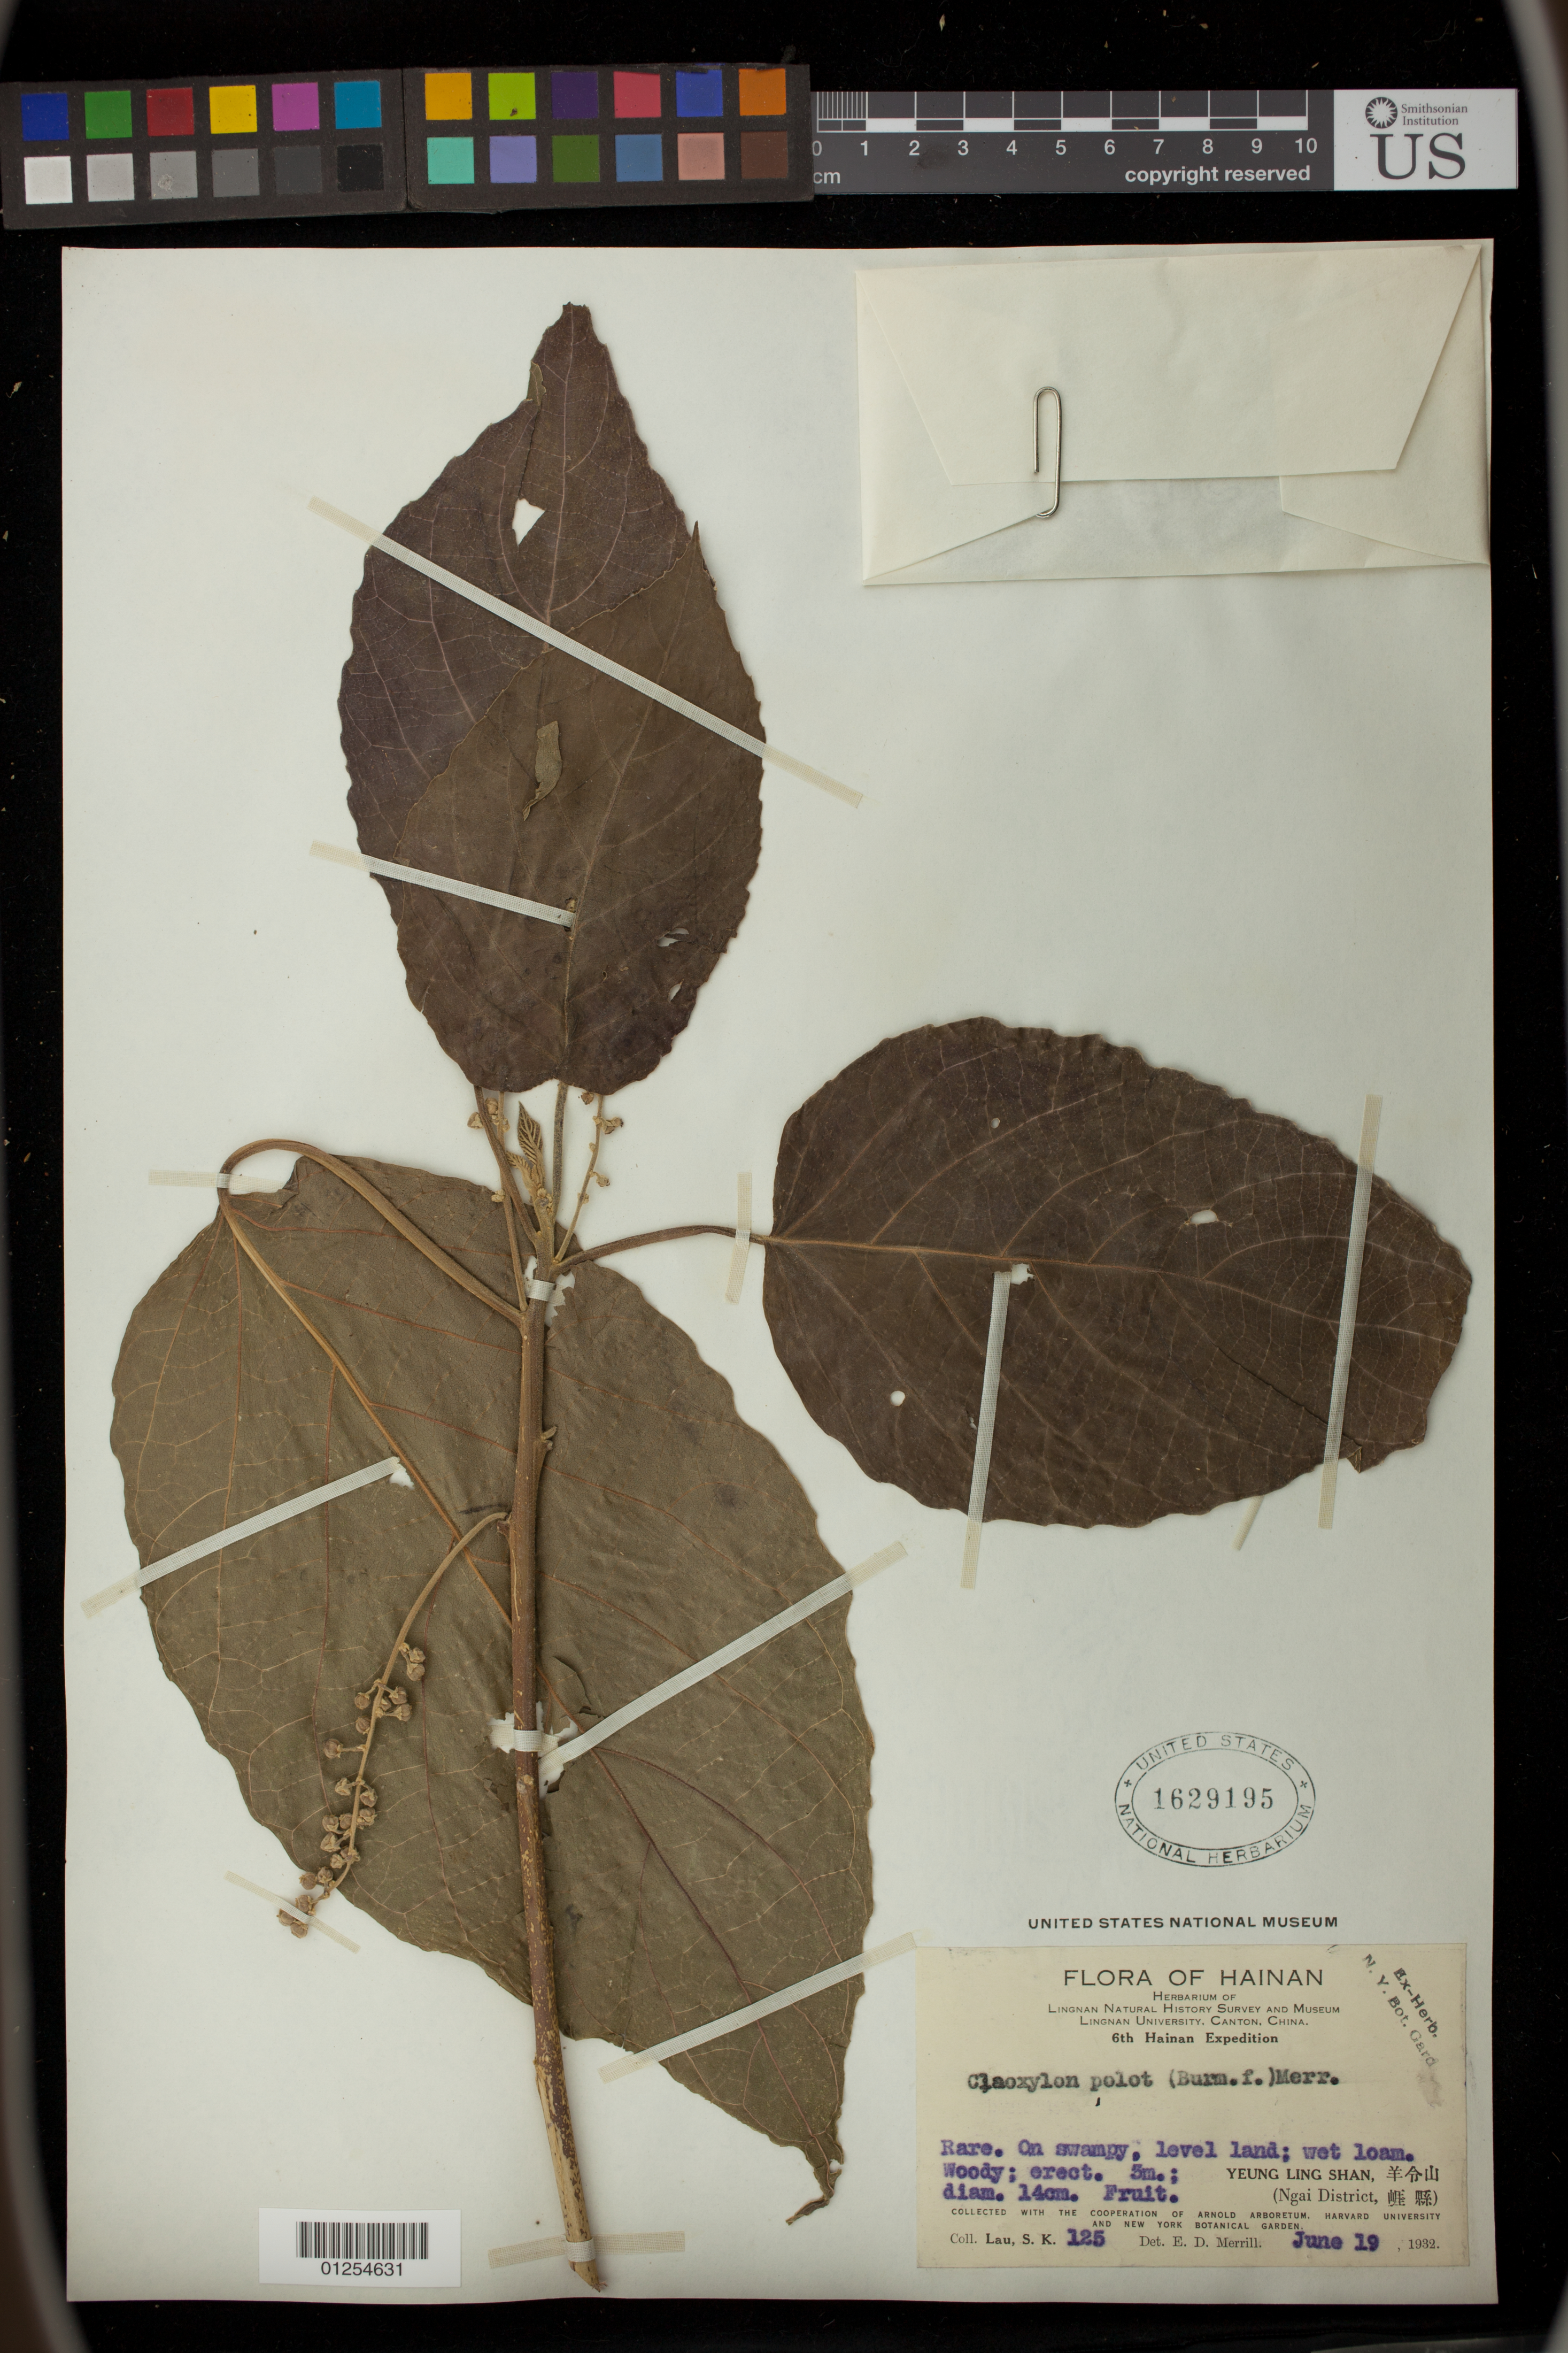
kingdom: Plantae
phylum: Tracheophyta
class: Magnoliopsida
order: Malpighiales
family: Euphorbiaceae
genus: Claoxylon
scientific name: Claoxylon polot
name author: (Burm. f.) Merr.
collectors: S. K. Lau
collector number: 125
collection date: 1932-06-19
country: China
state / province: Hainan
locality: Yeung Ling Shan (Ngai District)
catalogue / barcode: US 1629195